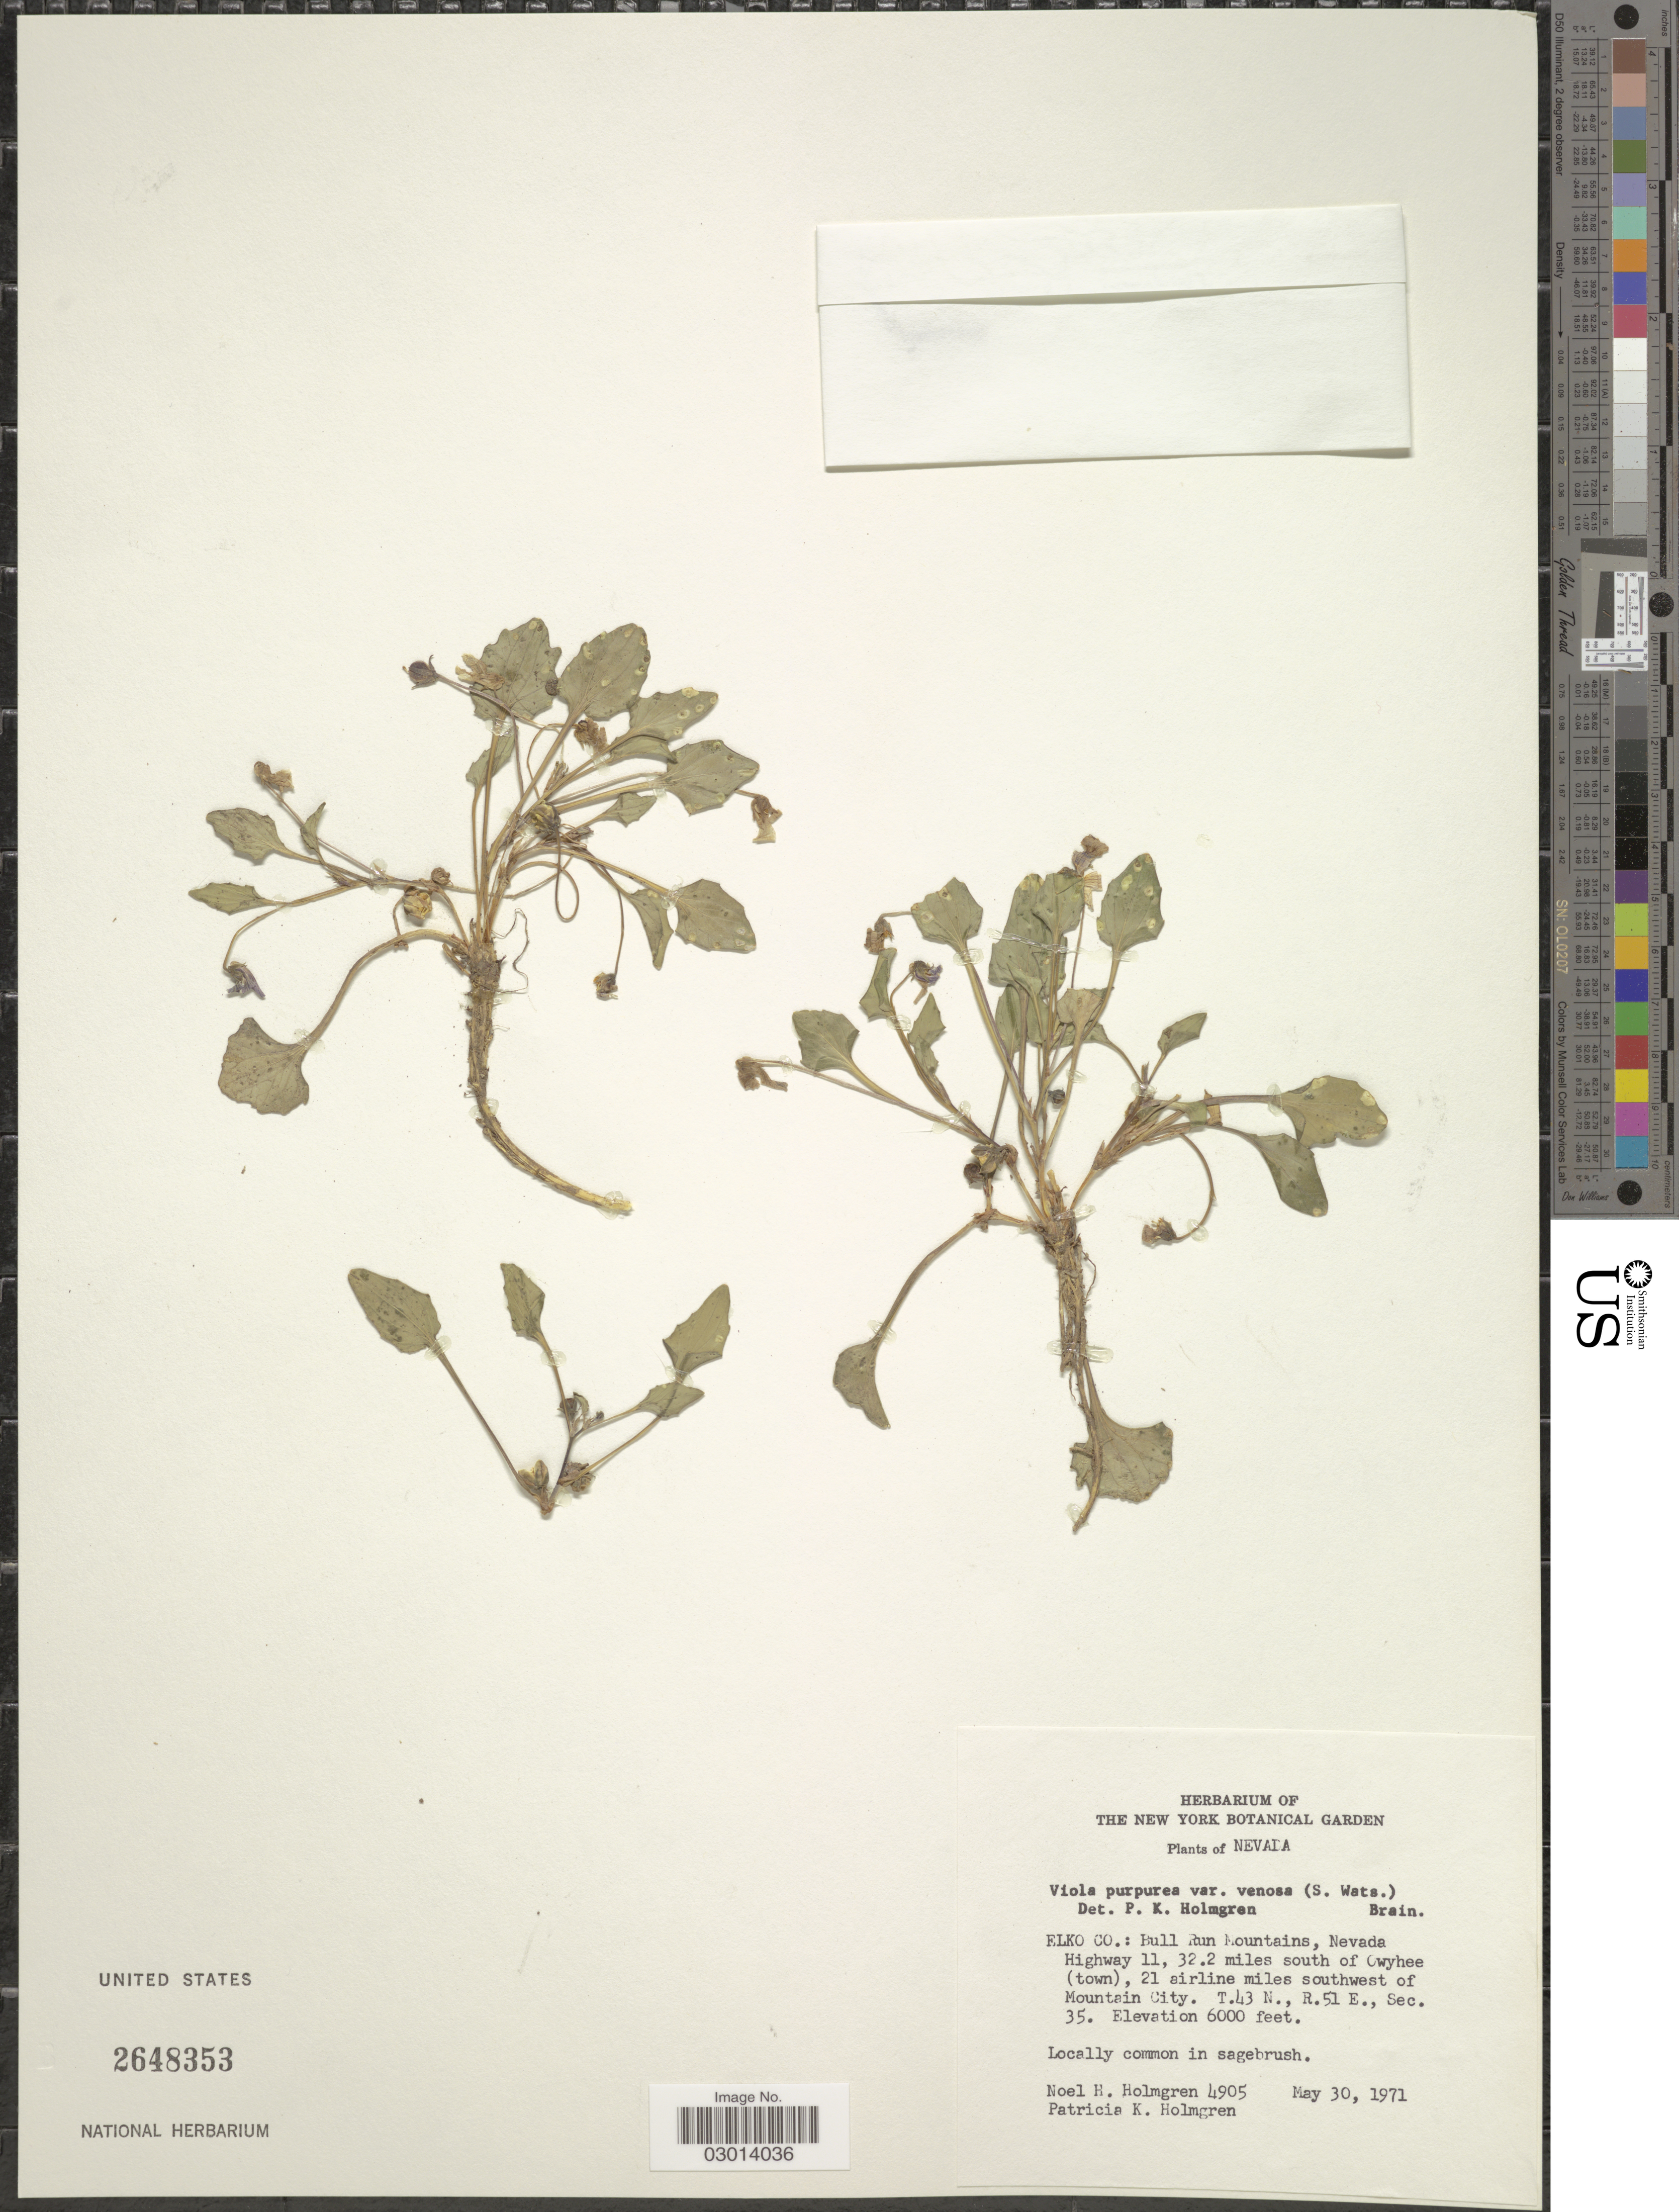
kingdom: Plantae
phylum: Tracheophyta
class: Magnoliopsida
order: Malpighiales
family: Violaceae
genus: Viola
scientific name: Viola purpurea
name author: Kellogg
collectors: N. H. Holmgren & P. K. Holmgren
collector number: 4905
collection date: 1971-05-30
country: United States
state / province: Nevada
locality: Elko Co.: Bull Run Mountains, Nevada Highway 11, 32.2 miles south of Owyhee (town), 21 airline miles southwest of Mountain City. T.43 N., R.51 E., Sec. 35.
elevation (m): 1829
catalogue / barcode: US 2648353